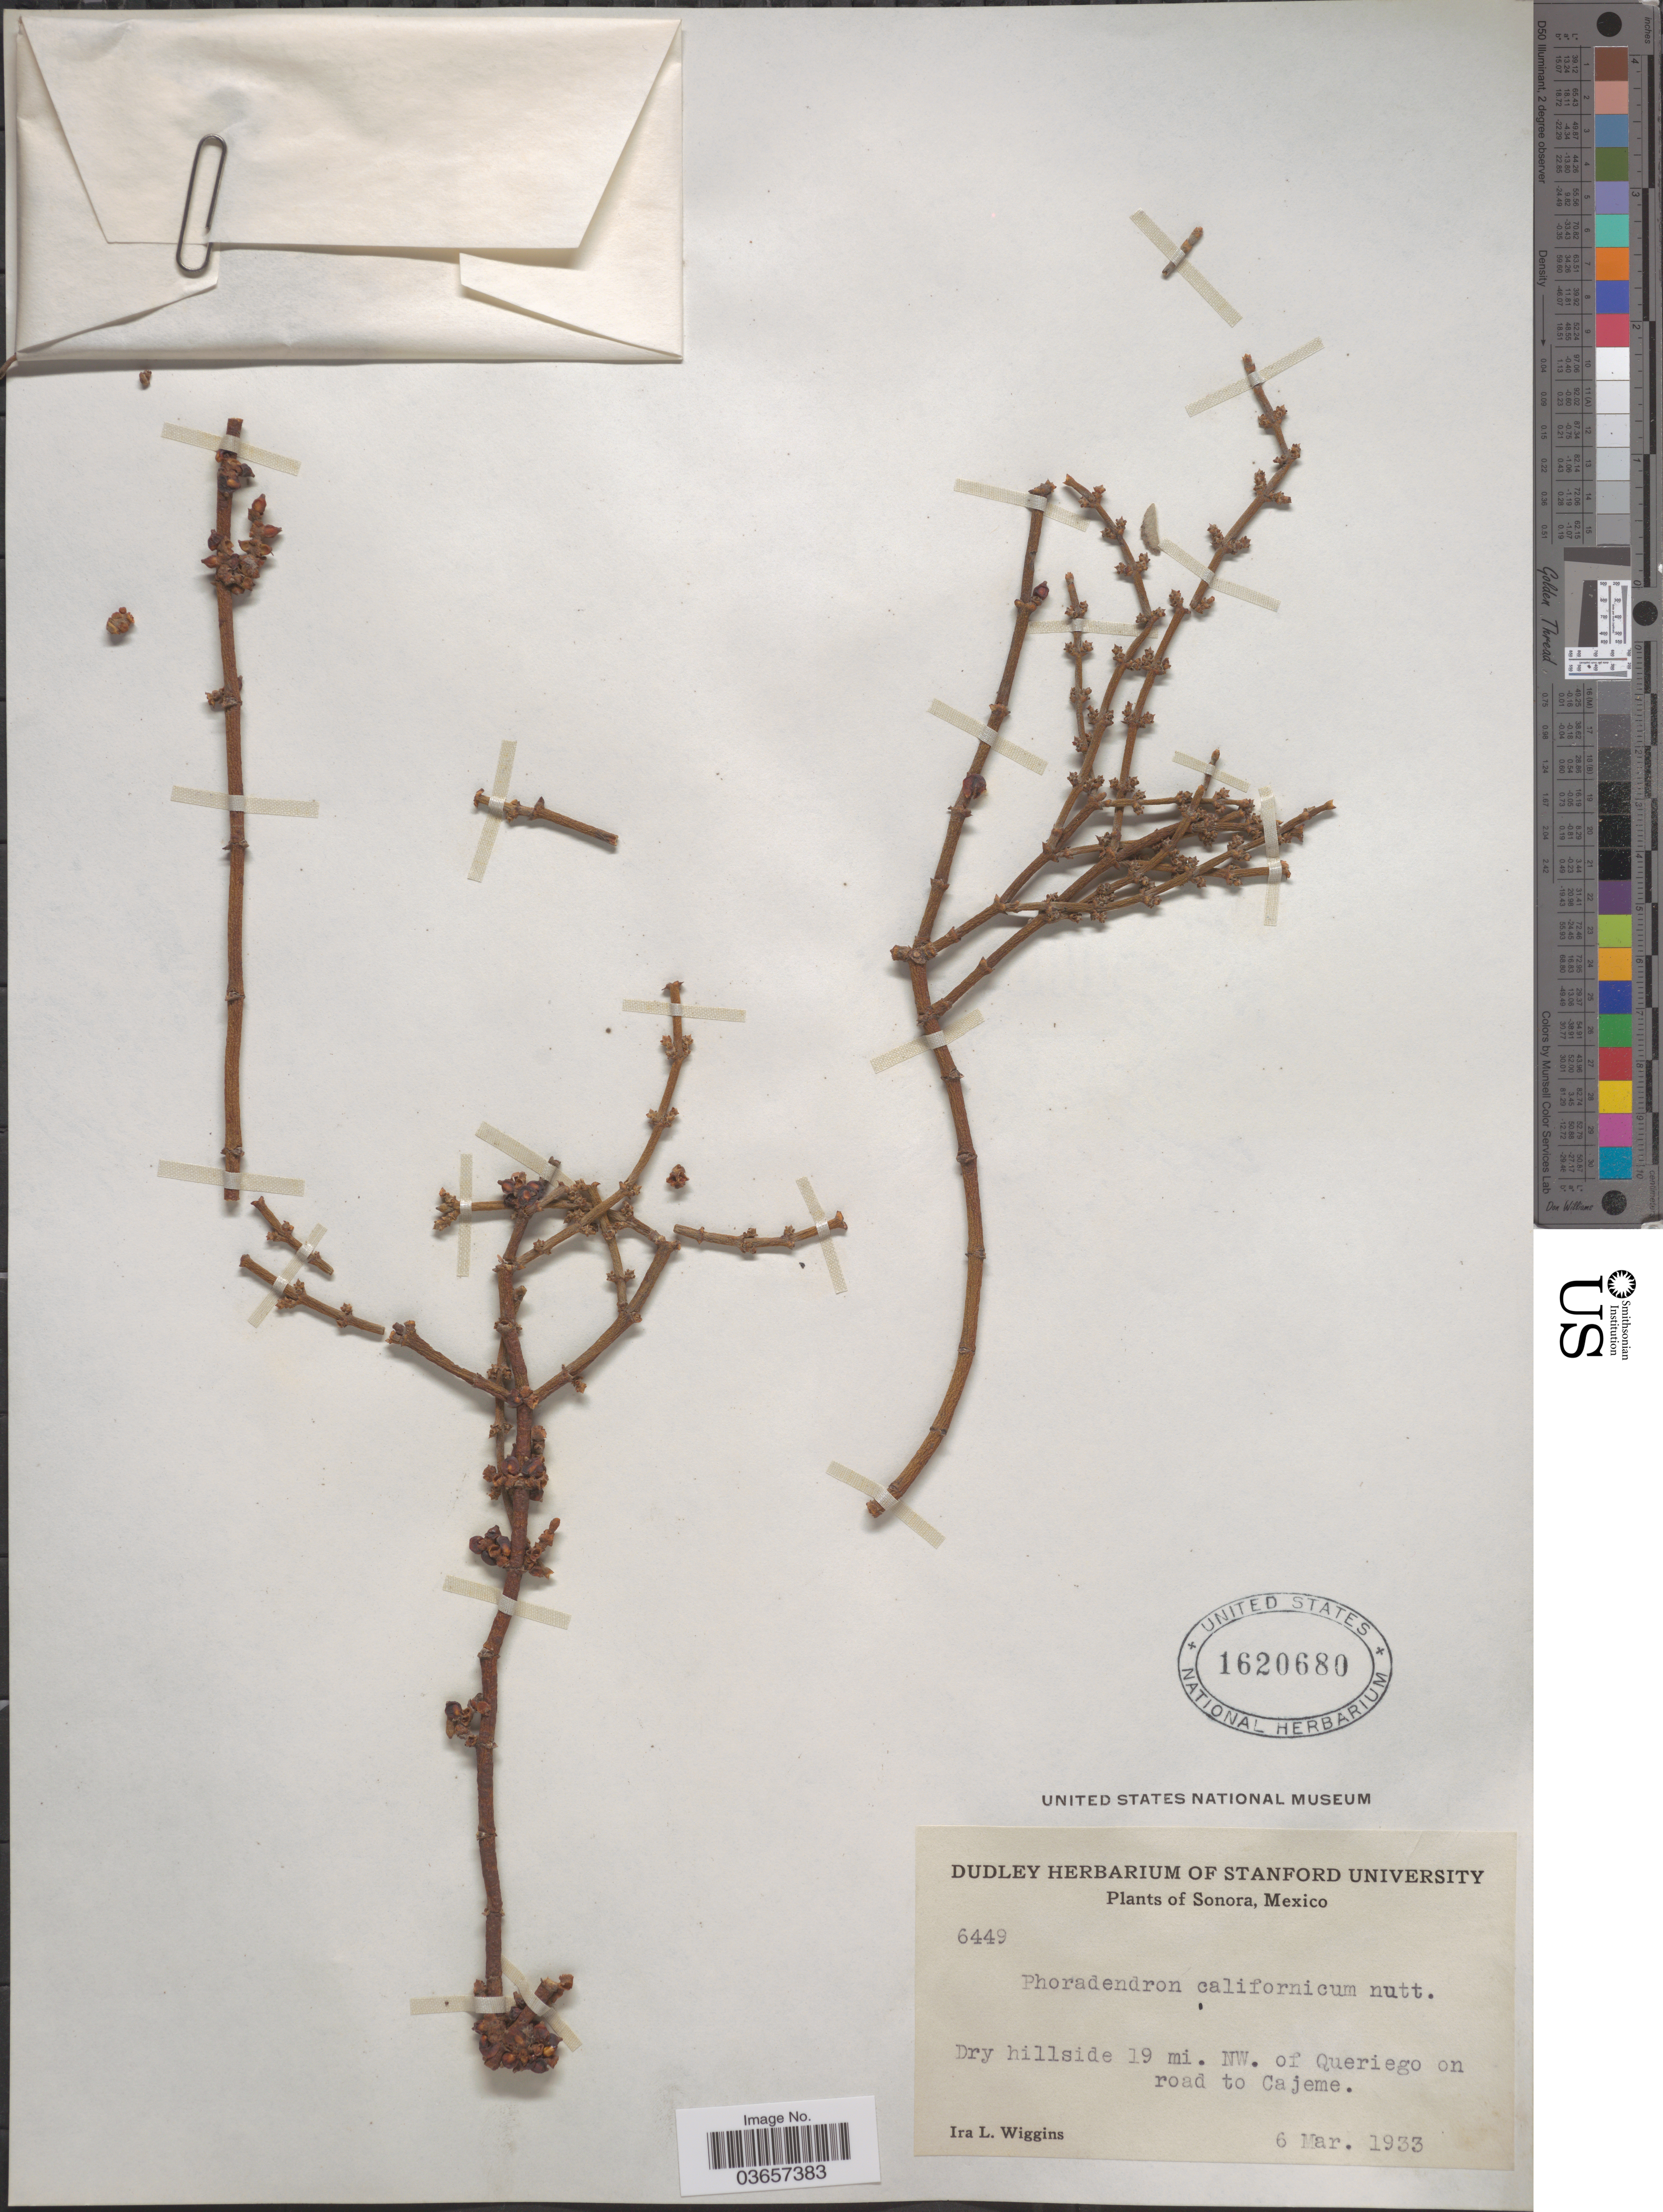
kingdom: Plantae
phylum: Tracheophyta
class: Magnoliopsida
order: Santalales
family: Viscaceae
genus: Phoradendron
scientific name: Phoradendron californicum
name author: Nutt.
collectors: I. L. Wiggins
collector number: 6449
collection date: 1933-03-06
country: Mexico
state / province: Sonora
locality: Dry hillside 19 mi. NW. of Queriego on road to Cajeme.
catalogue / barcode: US 1620680